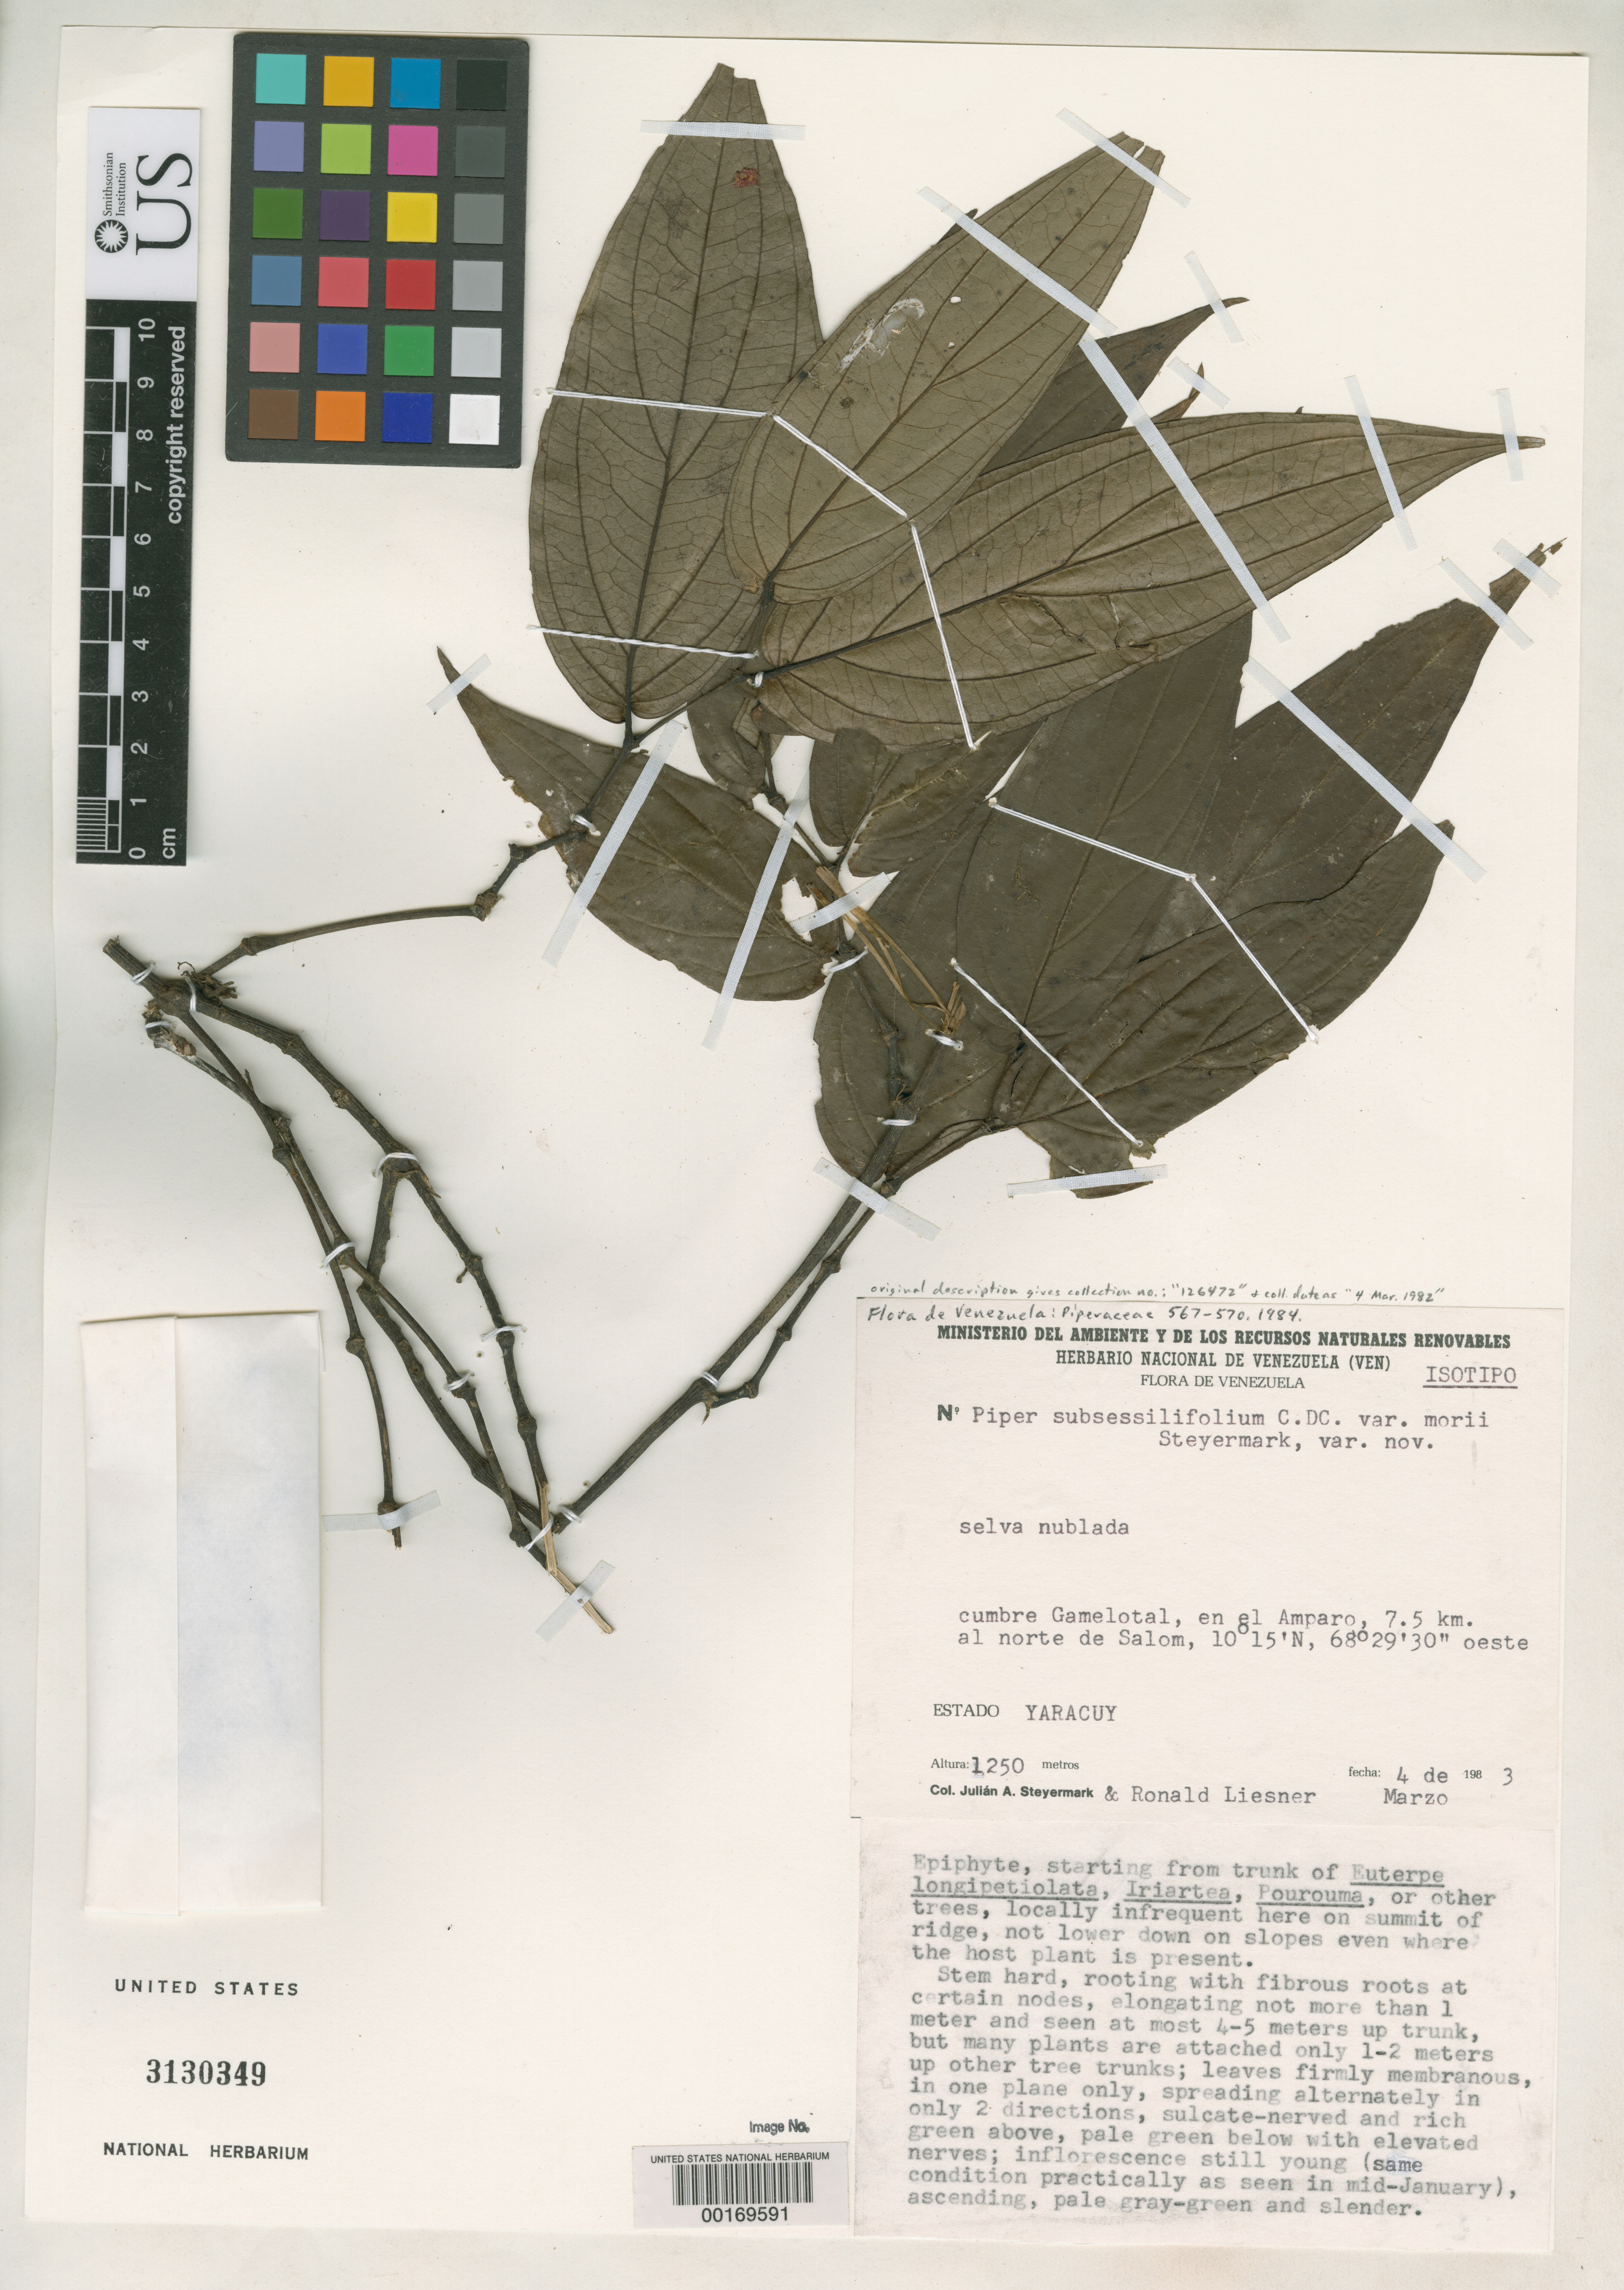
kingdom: Plantae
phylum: Tracheophyta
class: Magnoliopsida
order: Piperales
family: Piperaceae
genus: Piper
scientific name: Piper subsessilifolium var. morii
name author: Steyerm.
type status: Isotype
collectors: J. Steyermark & R. L. Liesner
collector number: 126472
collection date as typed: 04 Mar 1982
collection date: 1982-03-04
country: Venezuela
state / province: Yaracuy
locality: Gamelotal summit, Amparo, 7.5 km N of Salom.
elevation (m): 1250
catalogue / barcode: US 3130349